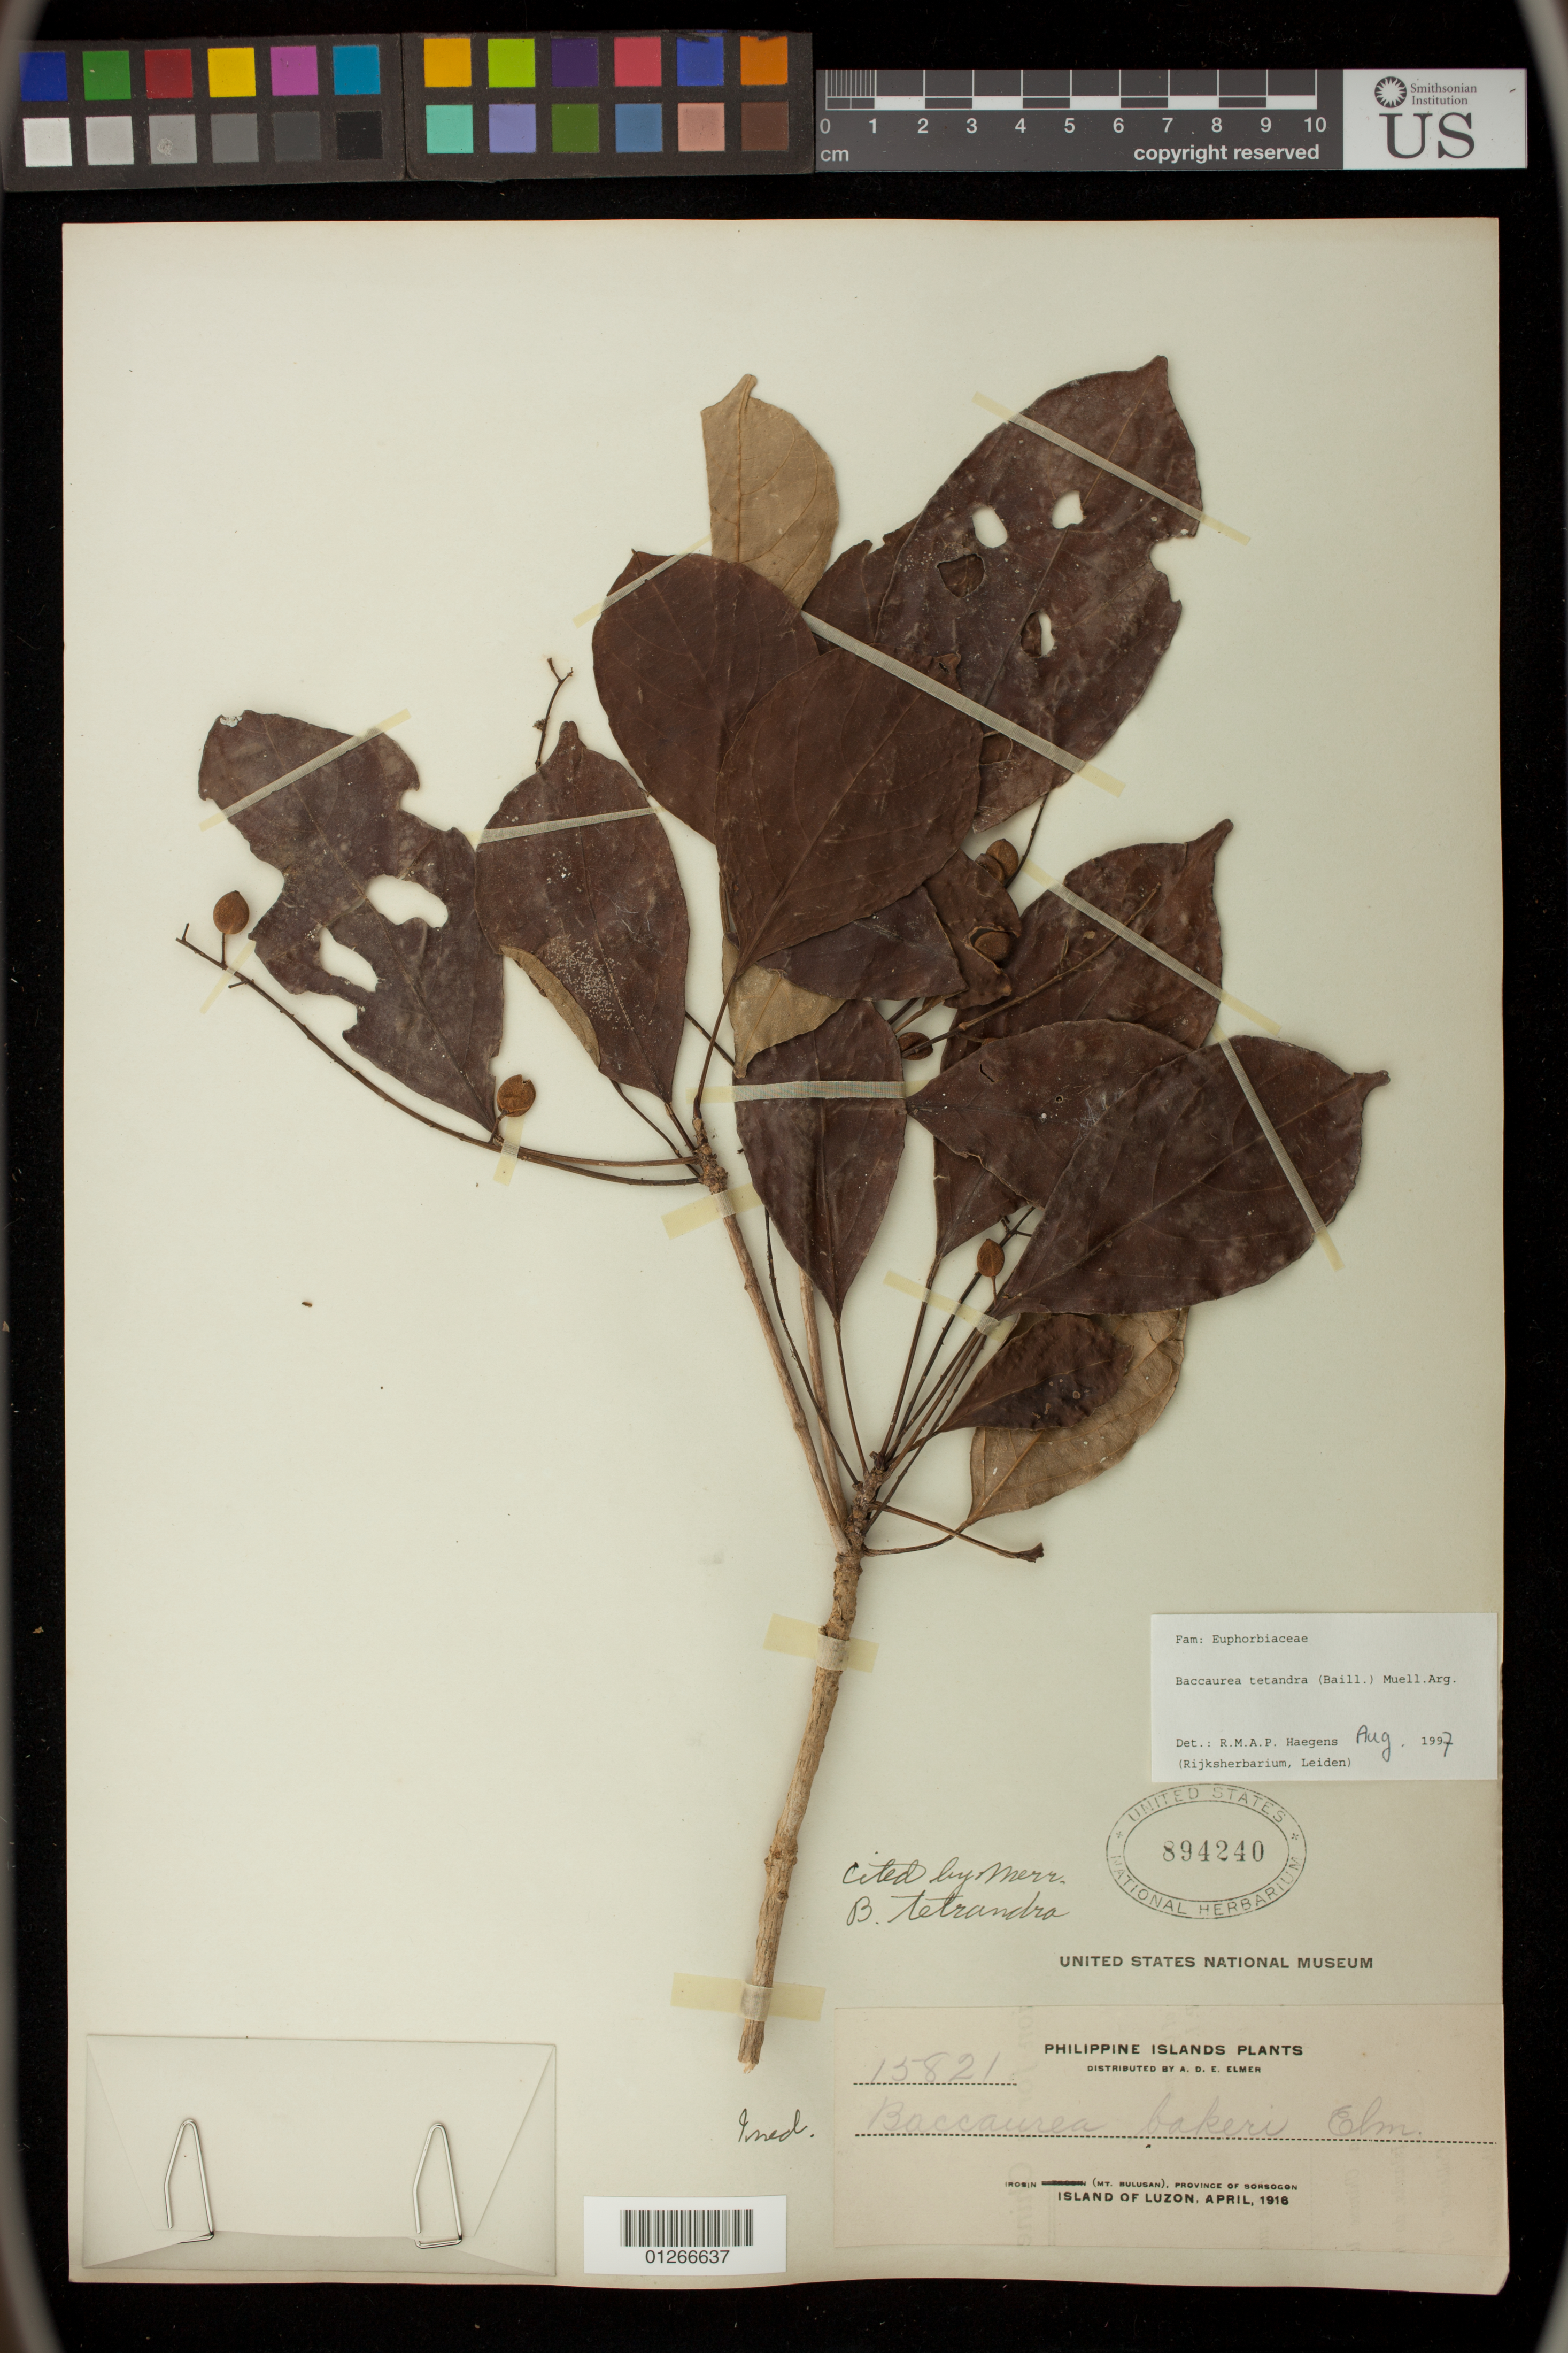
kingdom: Plantae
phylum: Tracheophyta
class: Magnoliopsida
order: Malpighiales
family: Phyllanthaceae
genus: Baccaurea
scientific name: Baccaurea tetrandra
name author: (Baill.) Müll. Arg.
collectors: A. D. E. Elmer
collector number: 15821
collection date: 1916-04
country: Philippines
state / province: Bicol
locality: Irosin (Mt. Bulusan), Provincce of Sorsogon, Island of Luzon